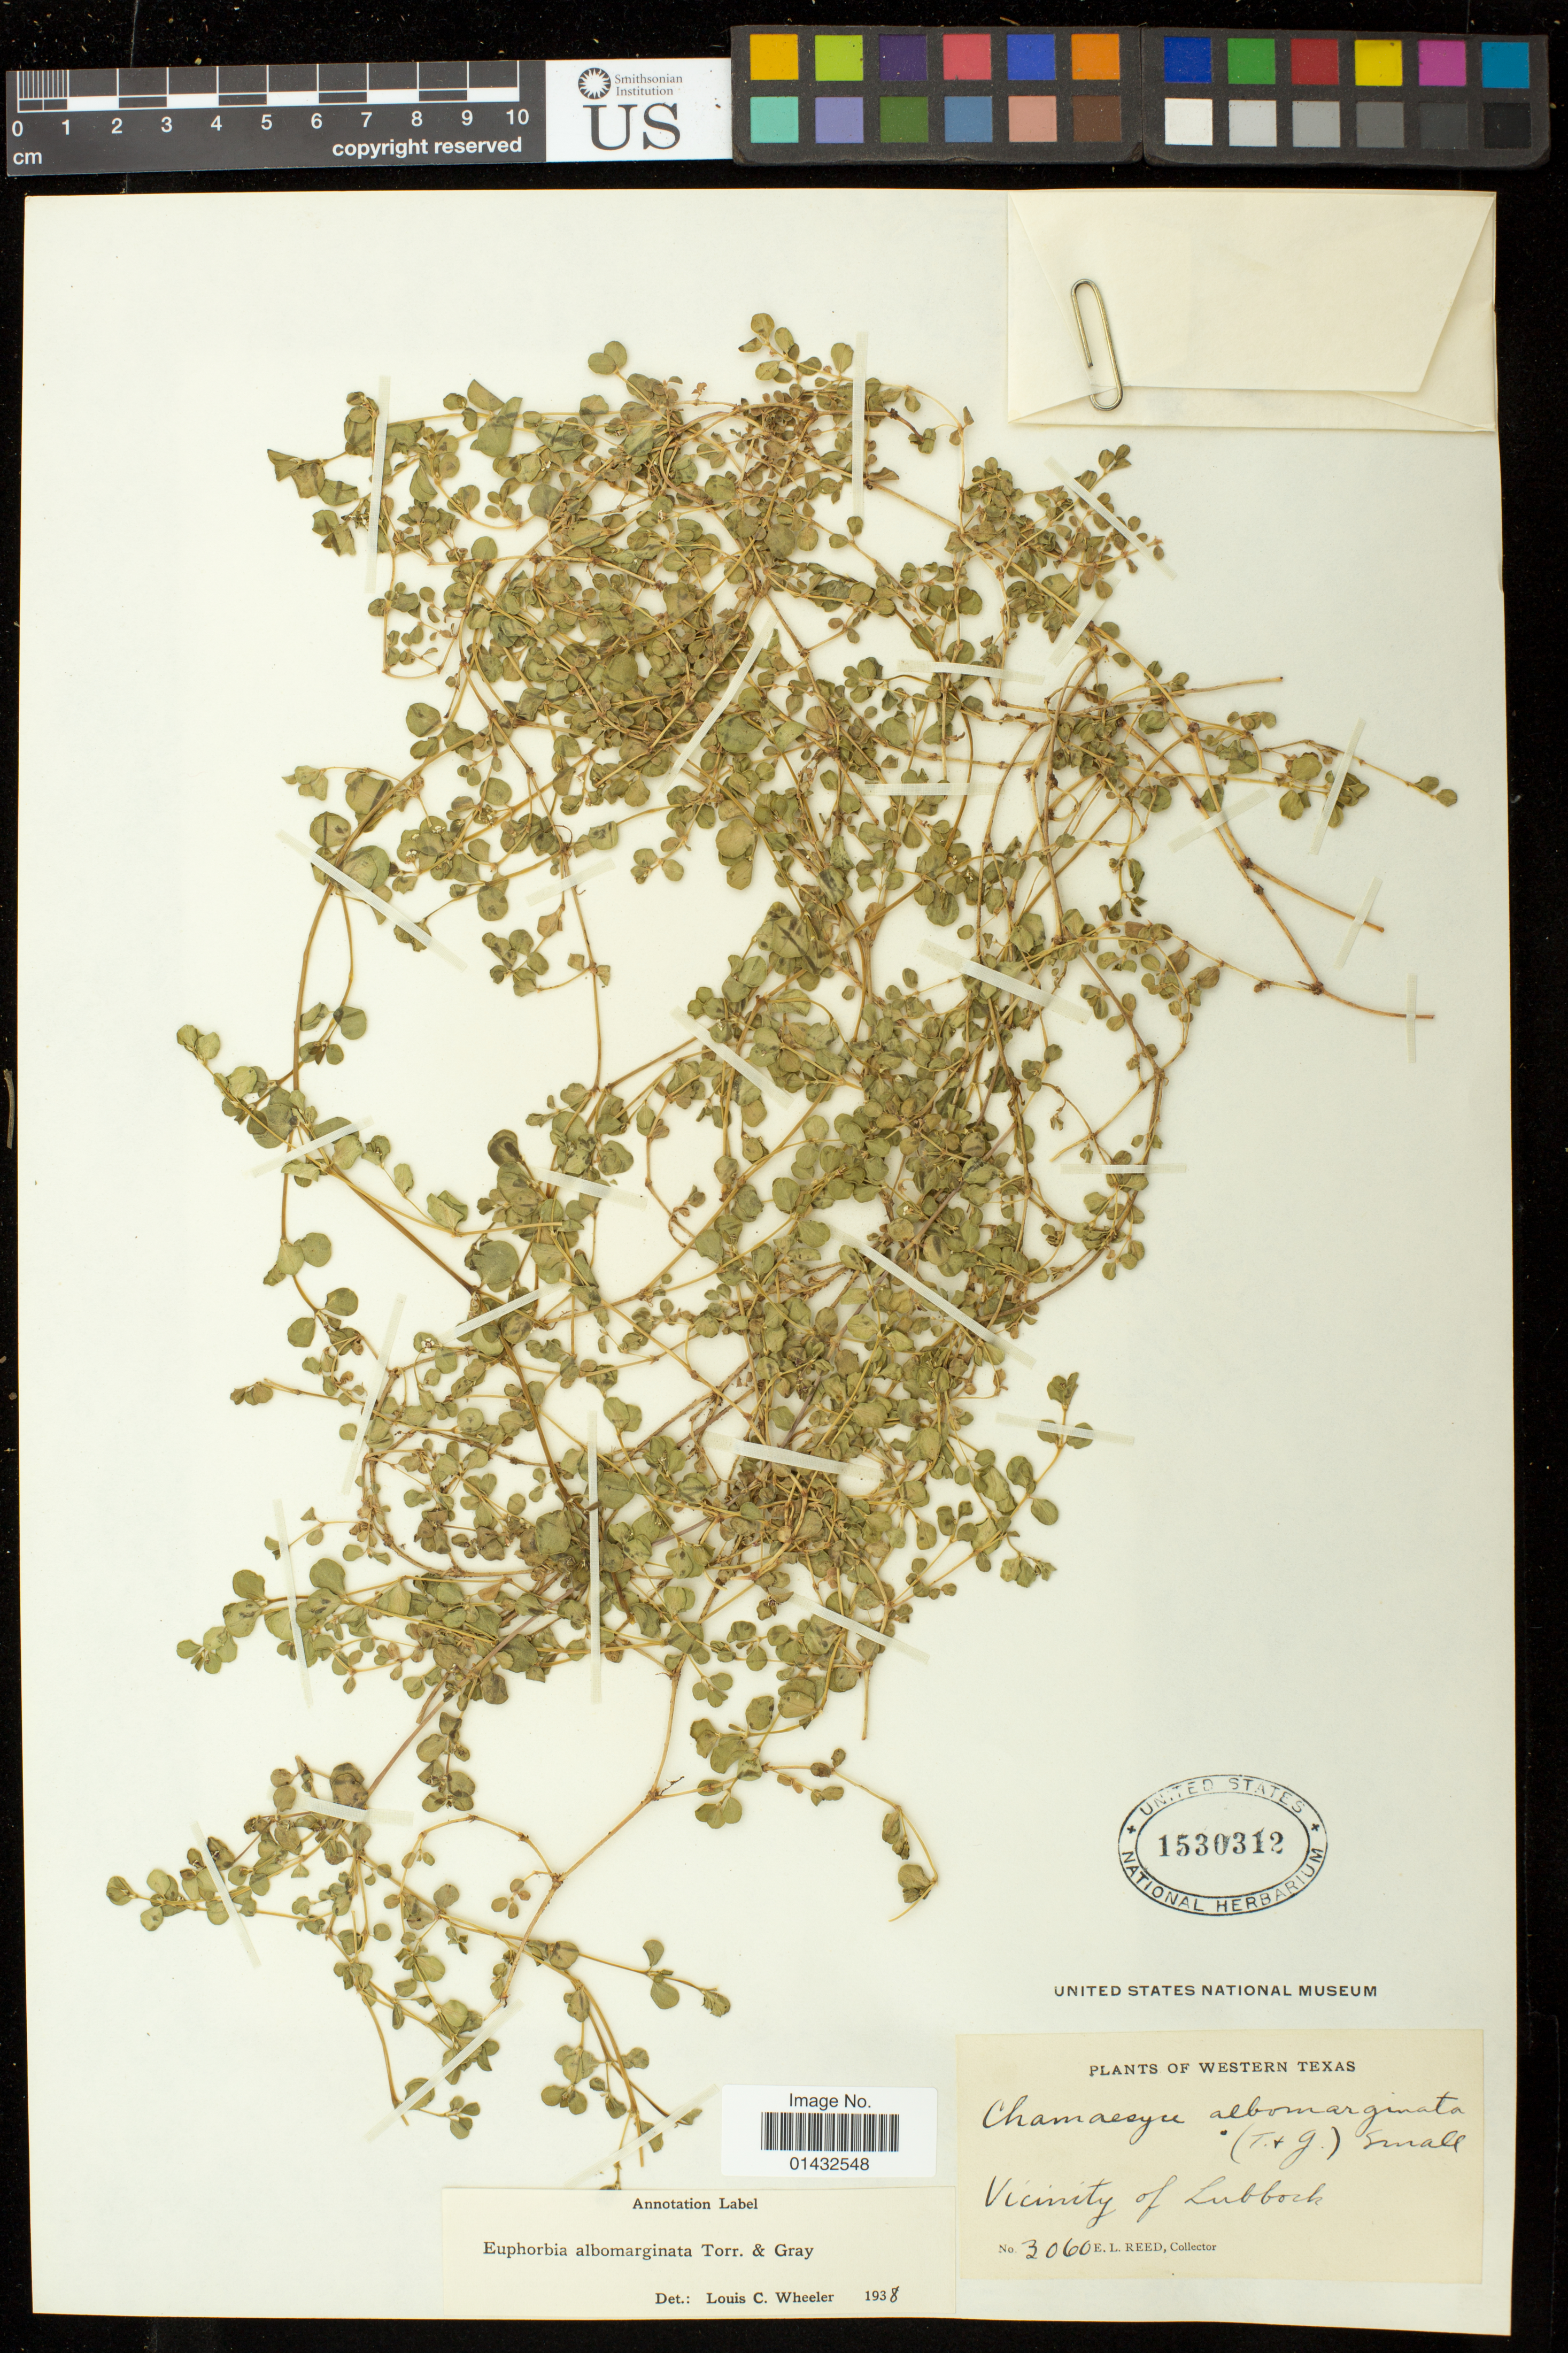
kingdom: Plantae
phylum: Tracheophyta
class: Magnoliopsida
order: Malpighiales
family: Euphorbiaceae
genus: Euphorbia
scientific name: Euphorbia albomarginata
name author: Torr. & A. Gray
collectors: E. Reed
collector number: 3060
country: United States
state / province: Texas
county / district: Lubbock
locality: Vicinity of Lubbock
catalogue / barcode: US 1530312